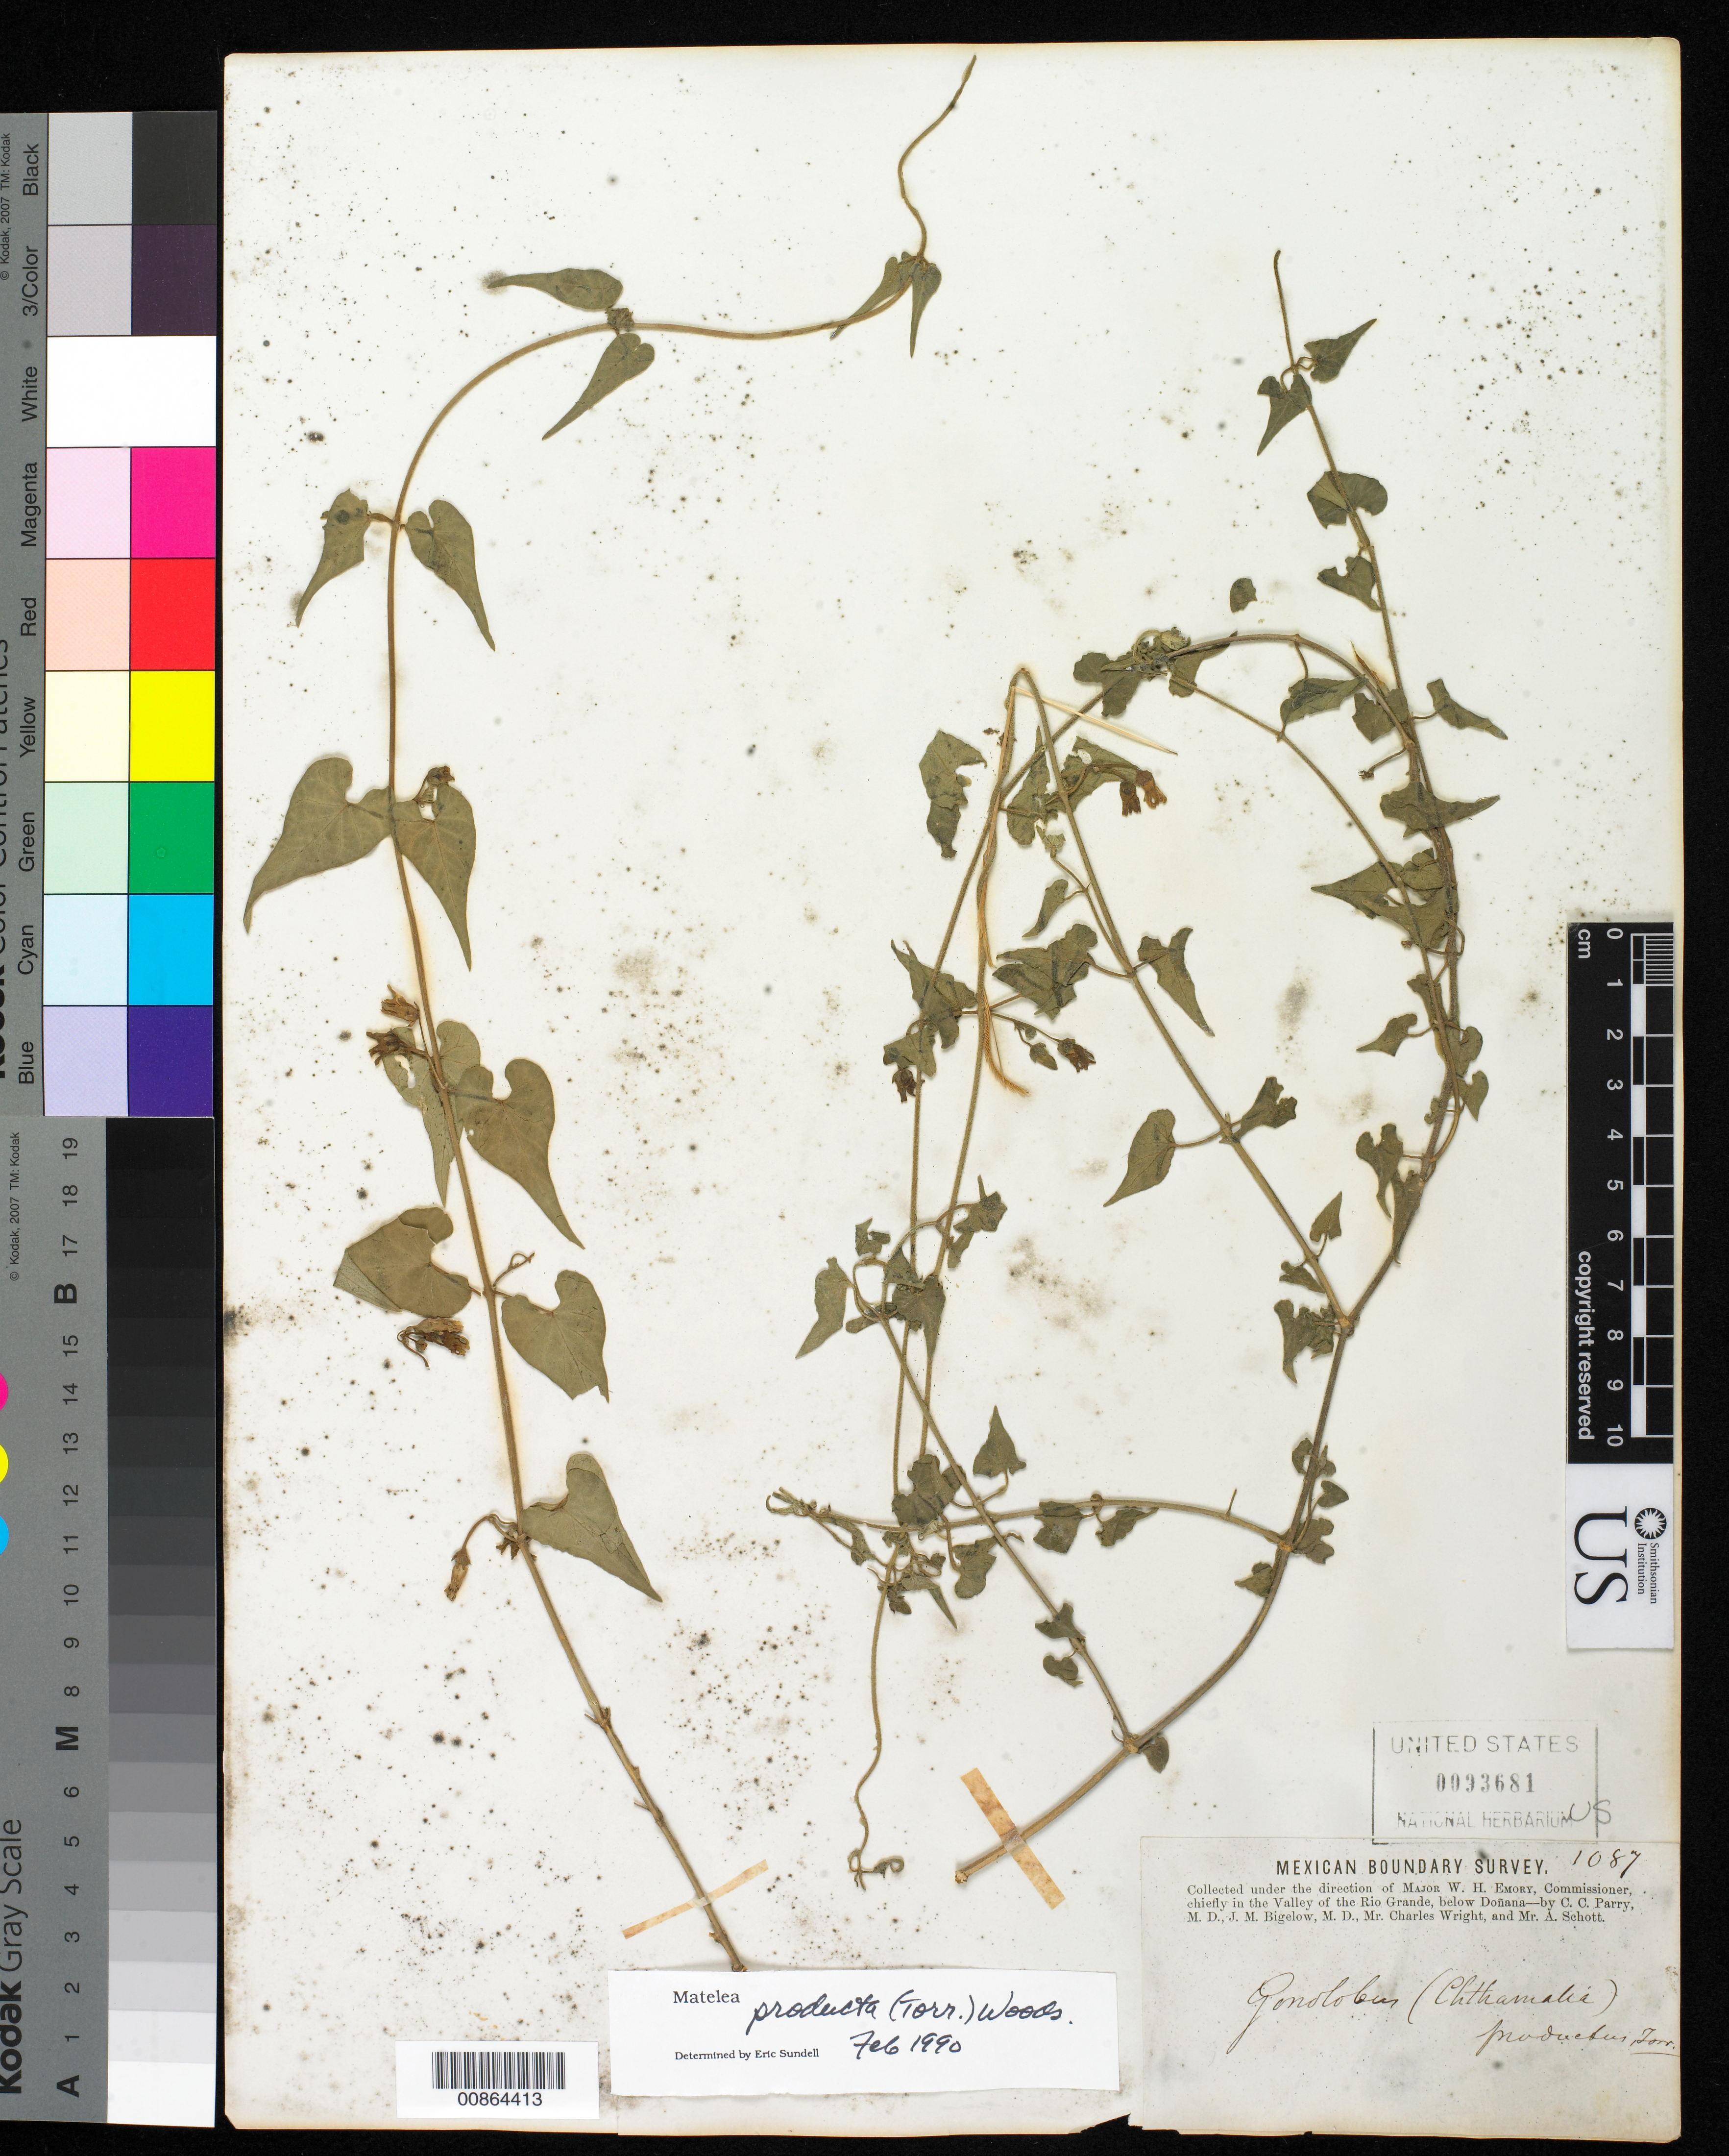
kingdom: Plantae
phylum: Tracheophyta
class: Magnoliopsida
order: Gentianales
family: Apocynaceae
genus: Matelea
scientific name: Matelea producta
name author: (Torr.) Woodson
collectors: C. C. Parry, J. M. Bigelow, C. Wright & A. C. V. Schott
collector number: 1087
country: United States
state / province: New Mexico / Texas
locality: Valley of the Rio Grande, below Doñana.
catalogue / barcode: US 93681